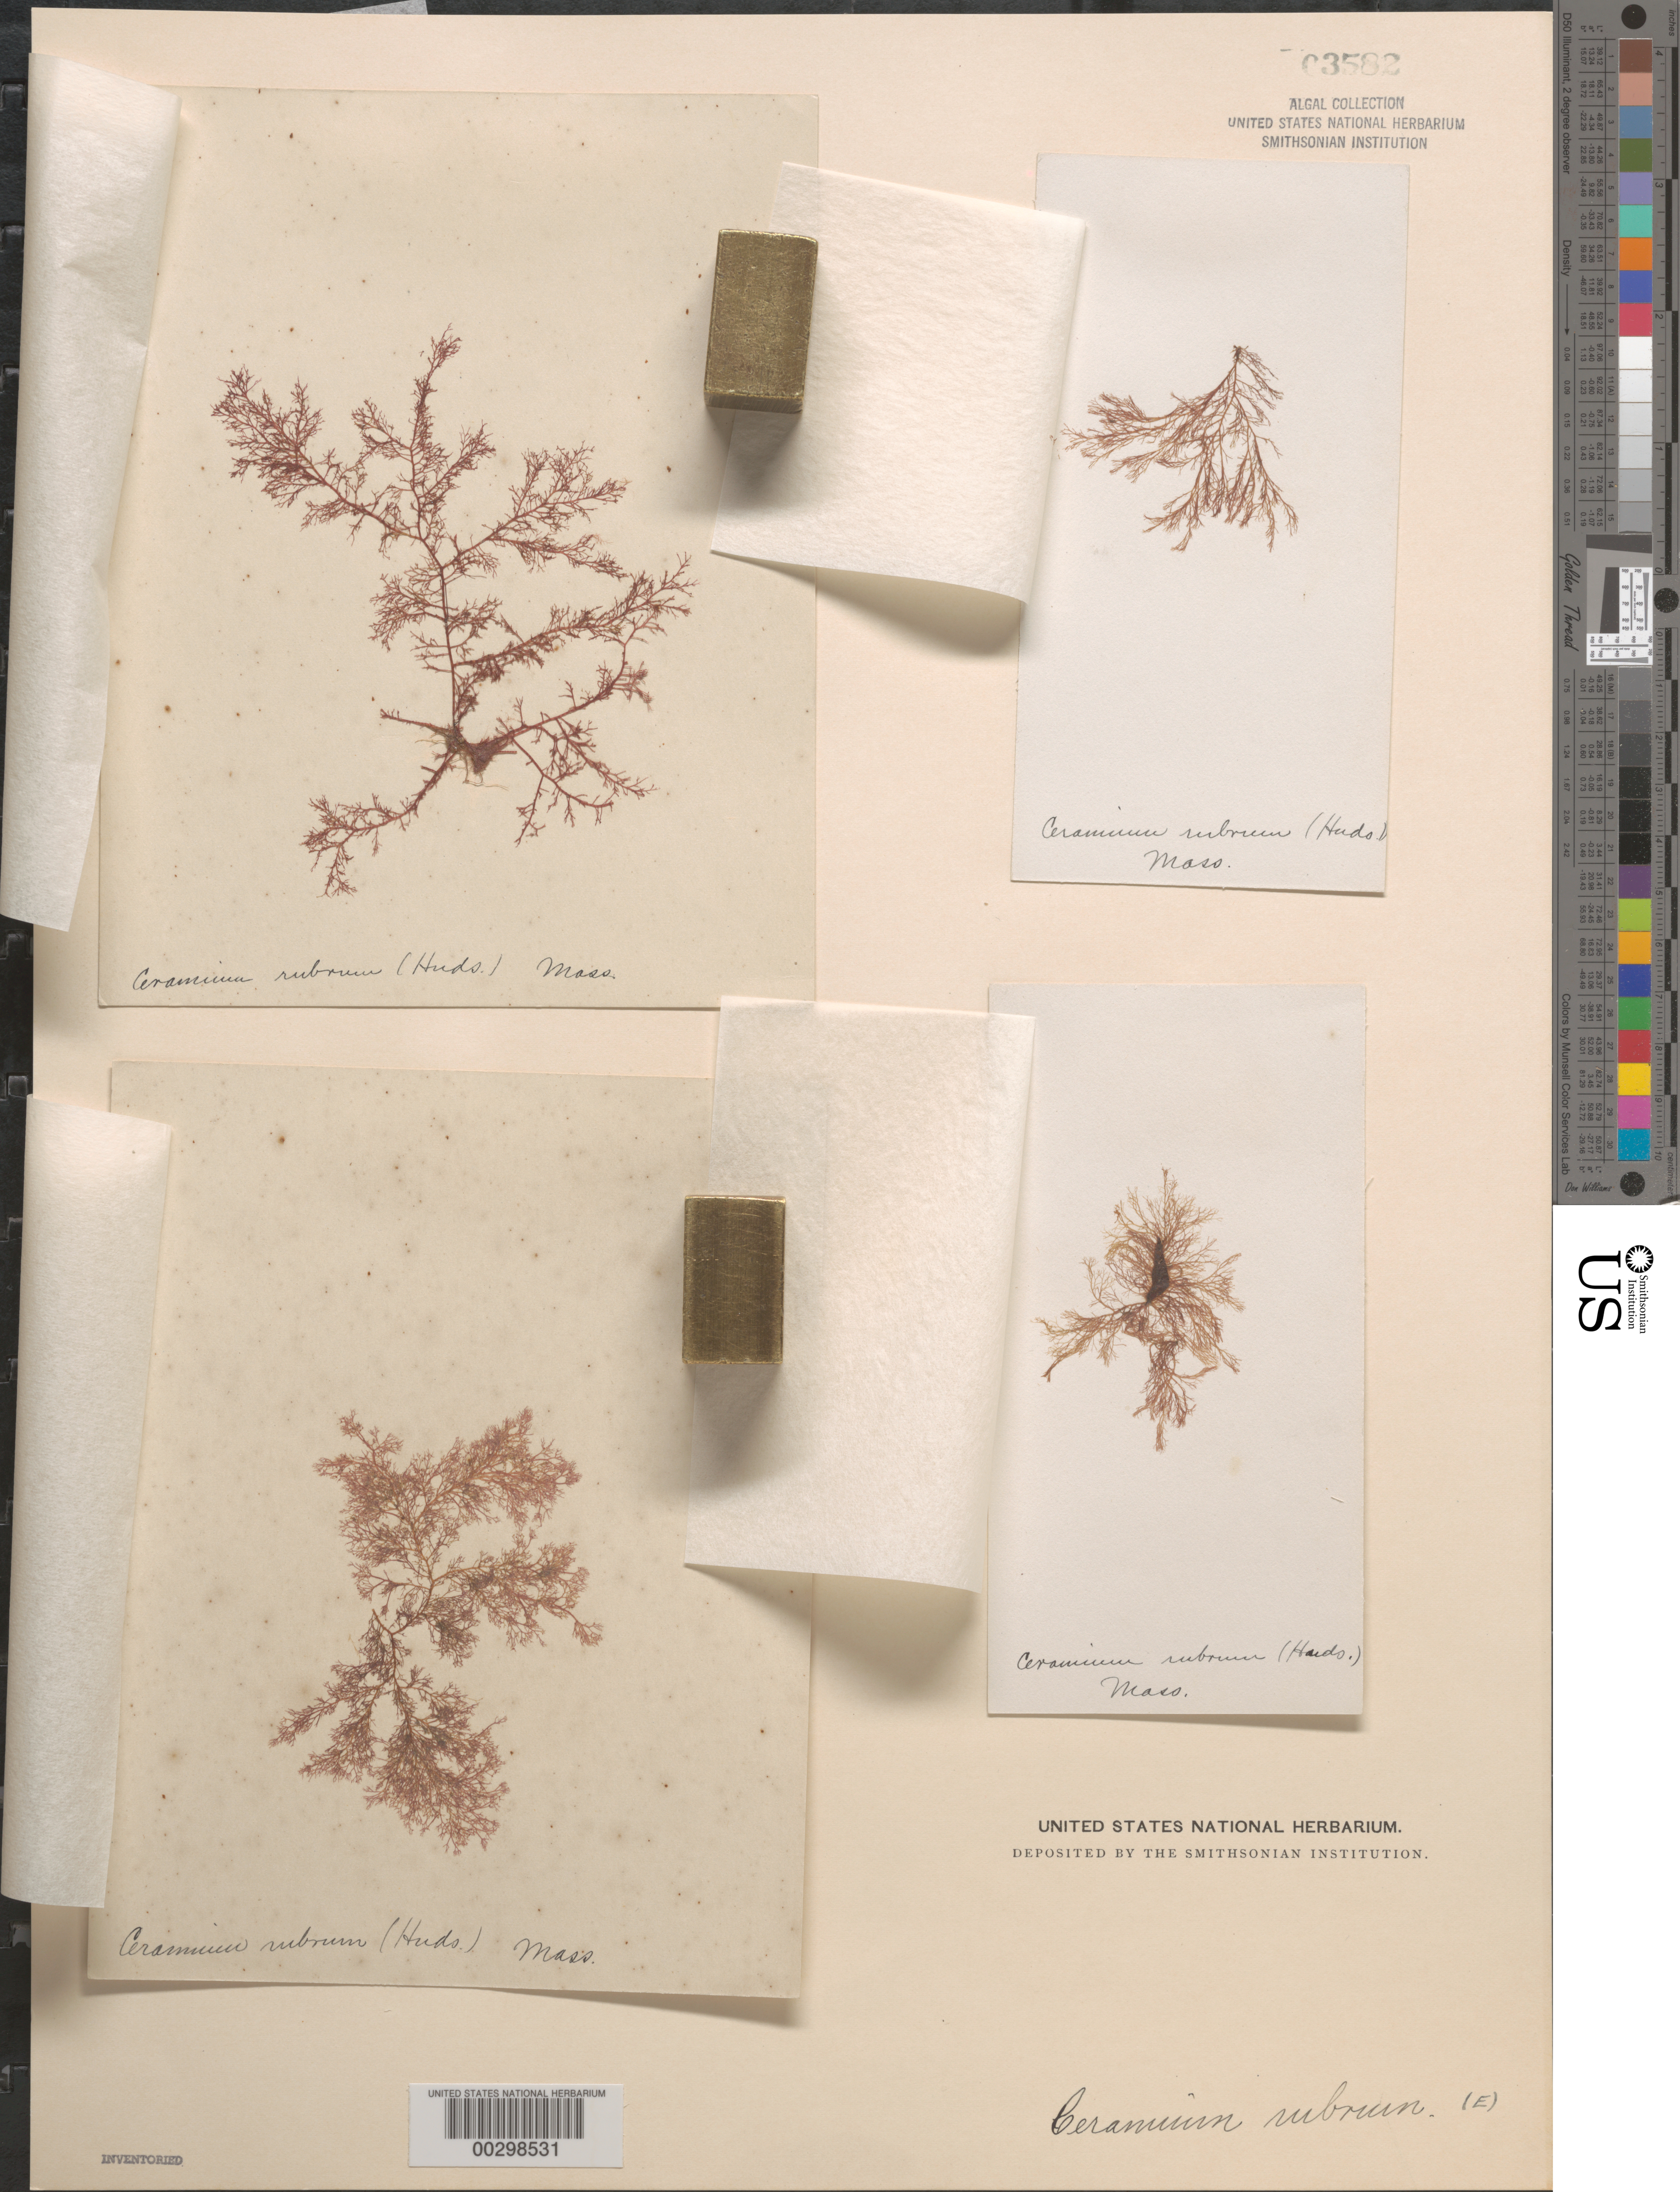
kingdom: Plantae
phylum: Rhodophyta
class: Florideophyceae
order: Ceramiales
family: Ceramiaceae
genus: Ceramium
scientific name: Ceramium rubrum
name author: C. Agardh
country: United States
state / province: Massachusetts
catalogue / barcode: US 3582